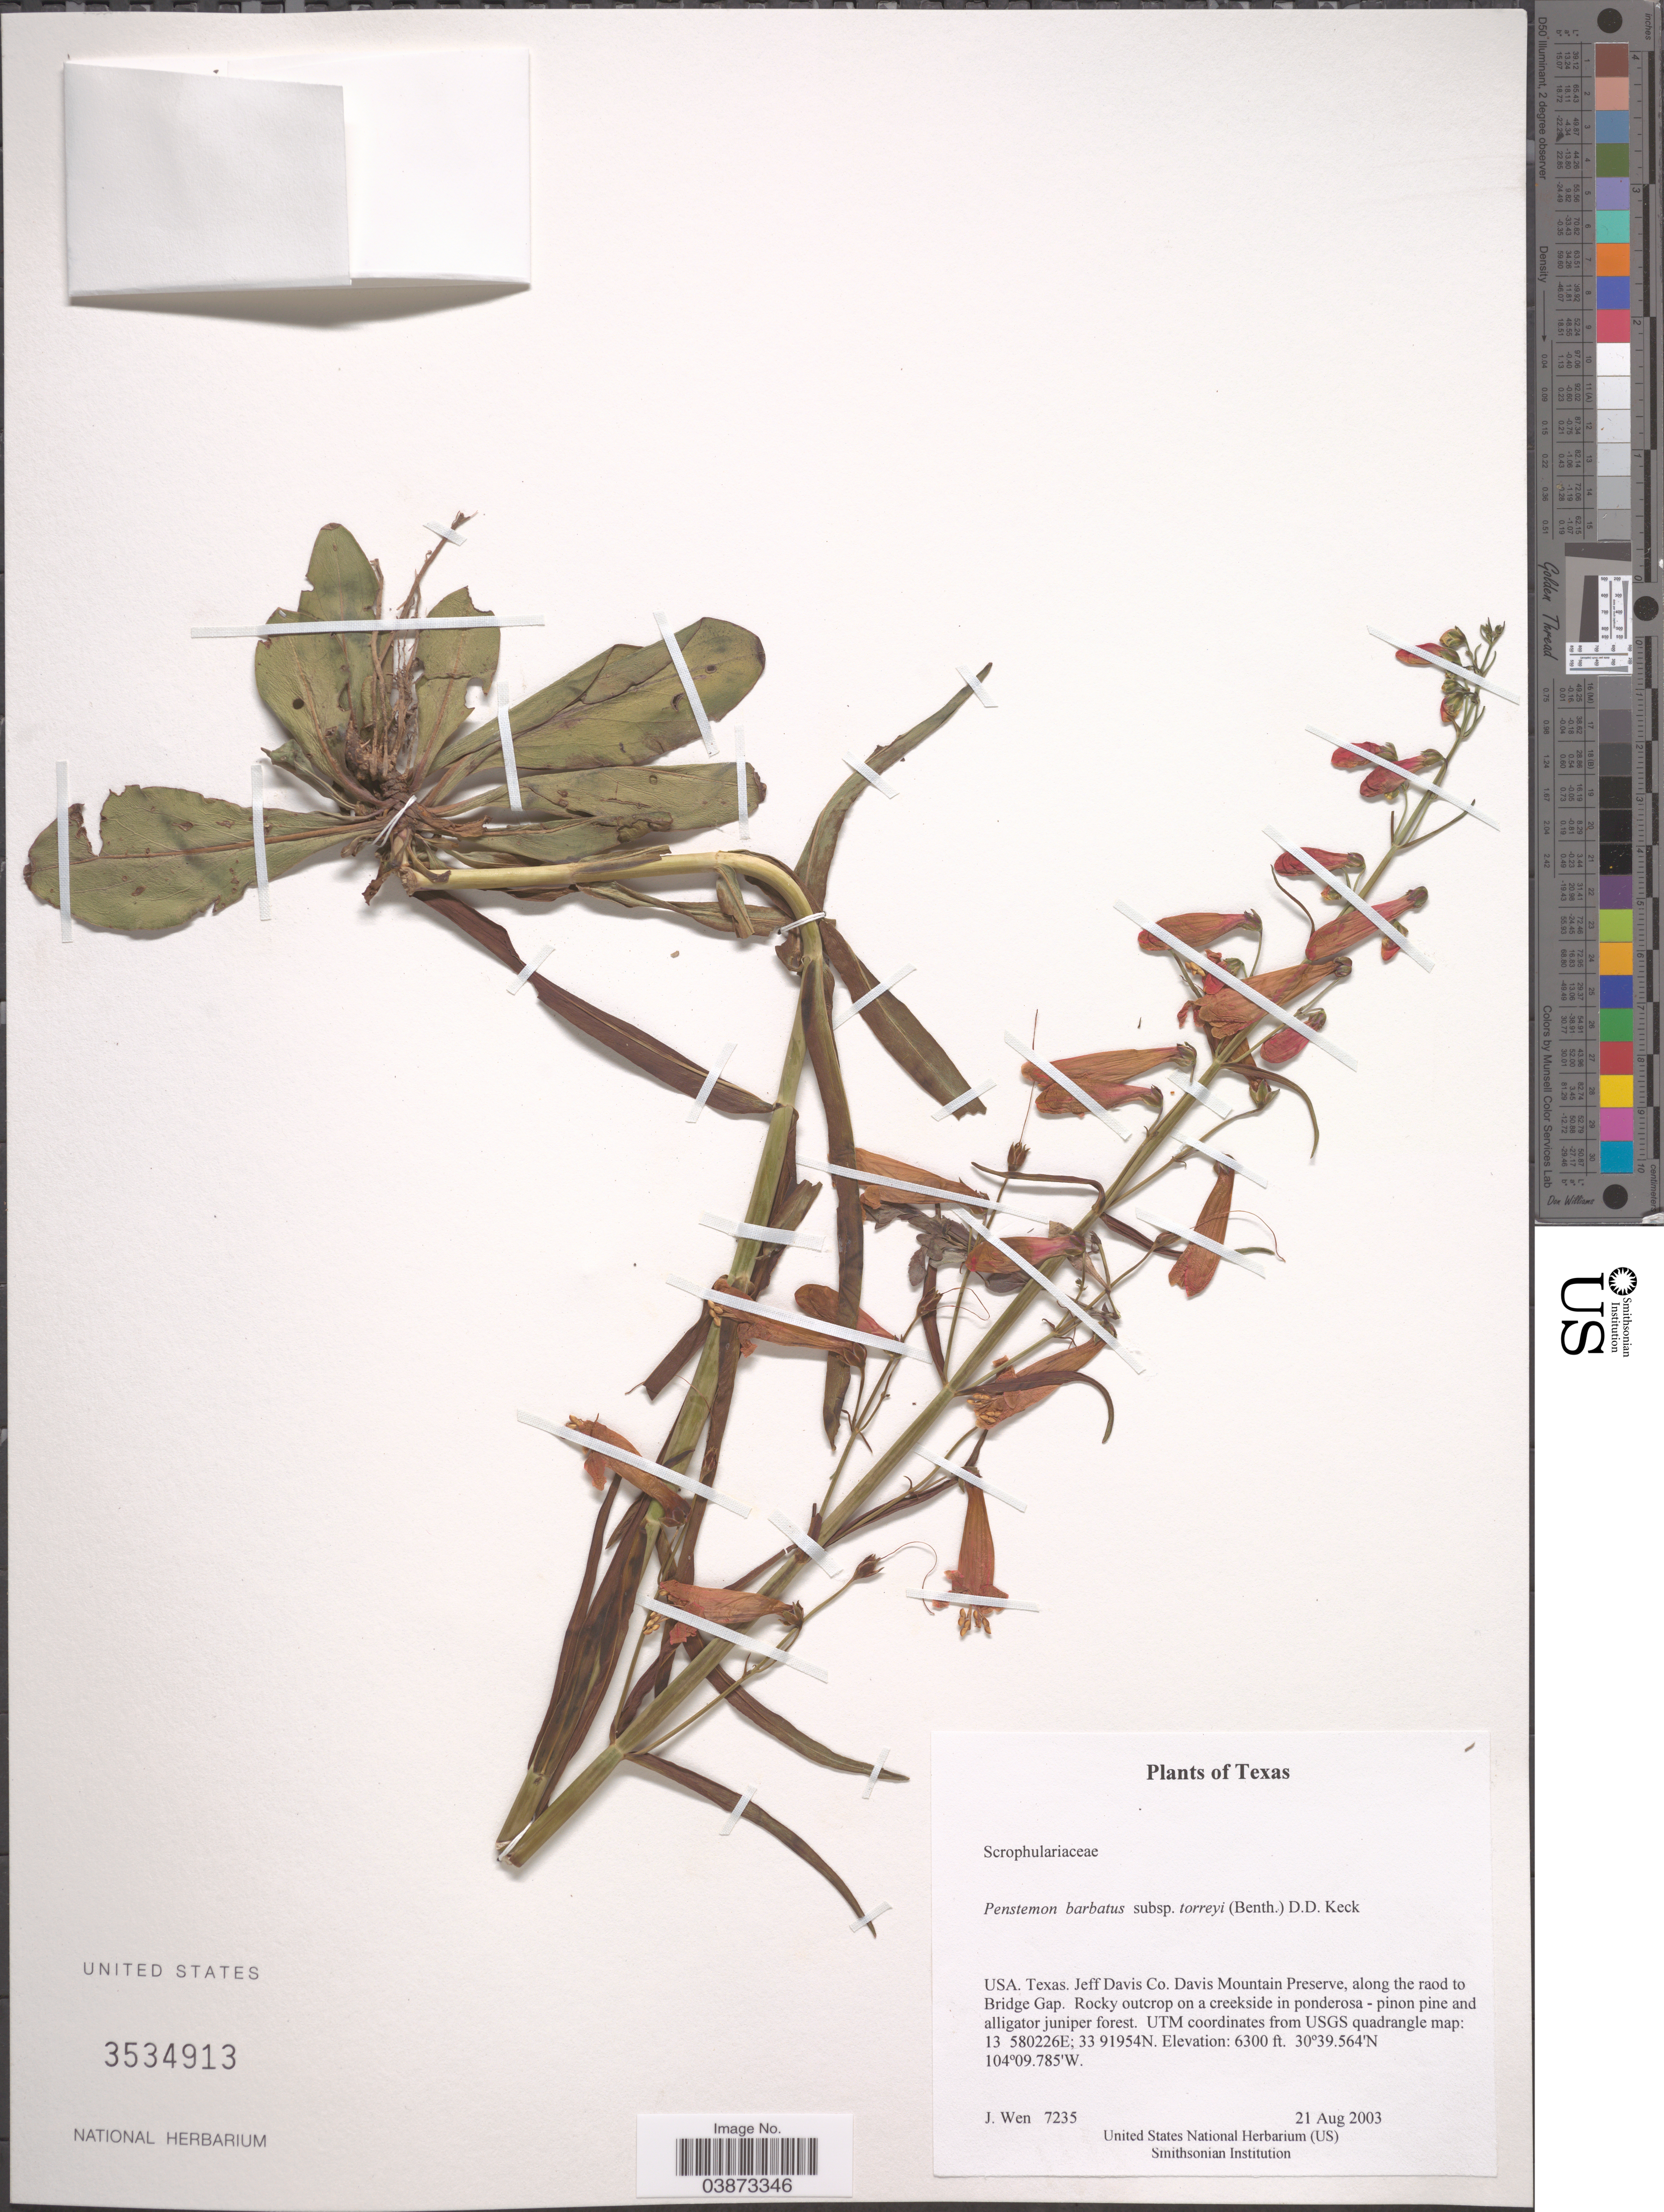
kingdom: Plantae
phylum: Tracheophyta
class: Magnoliopsida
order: Lamiales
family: Plantaginaceae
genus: Penstemon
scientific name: Penstemon barbatus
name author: (Cav.) Roth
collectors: J. Wen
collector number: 7235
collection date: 2003-08-21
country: United States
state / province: Texas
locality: Jeff Davis Co. Davis Mountain Preserve, along the road to Bridge Gap. UTM coordinates from USGS quadrangle map: 13 580226 E; 33 91954N.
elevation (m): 1920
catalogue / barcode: US 3534913